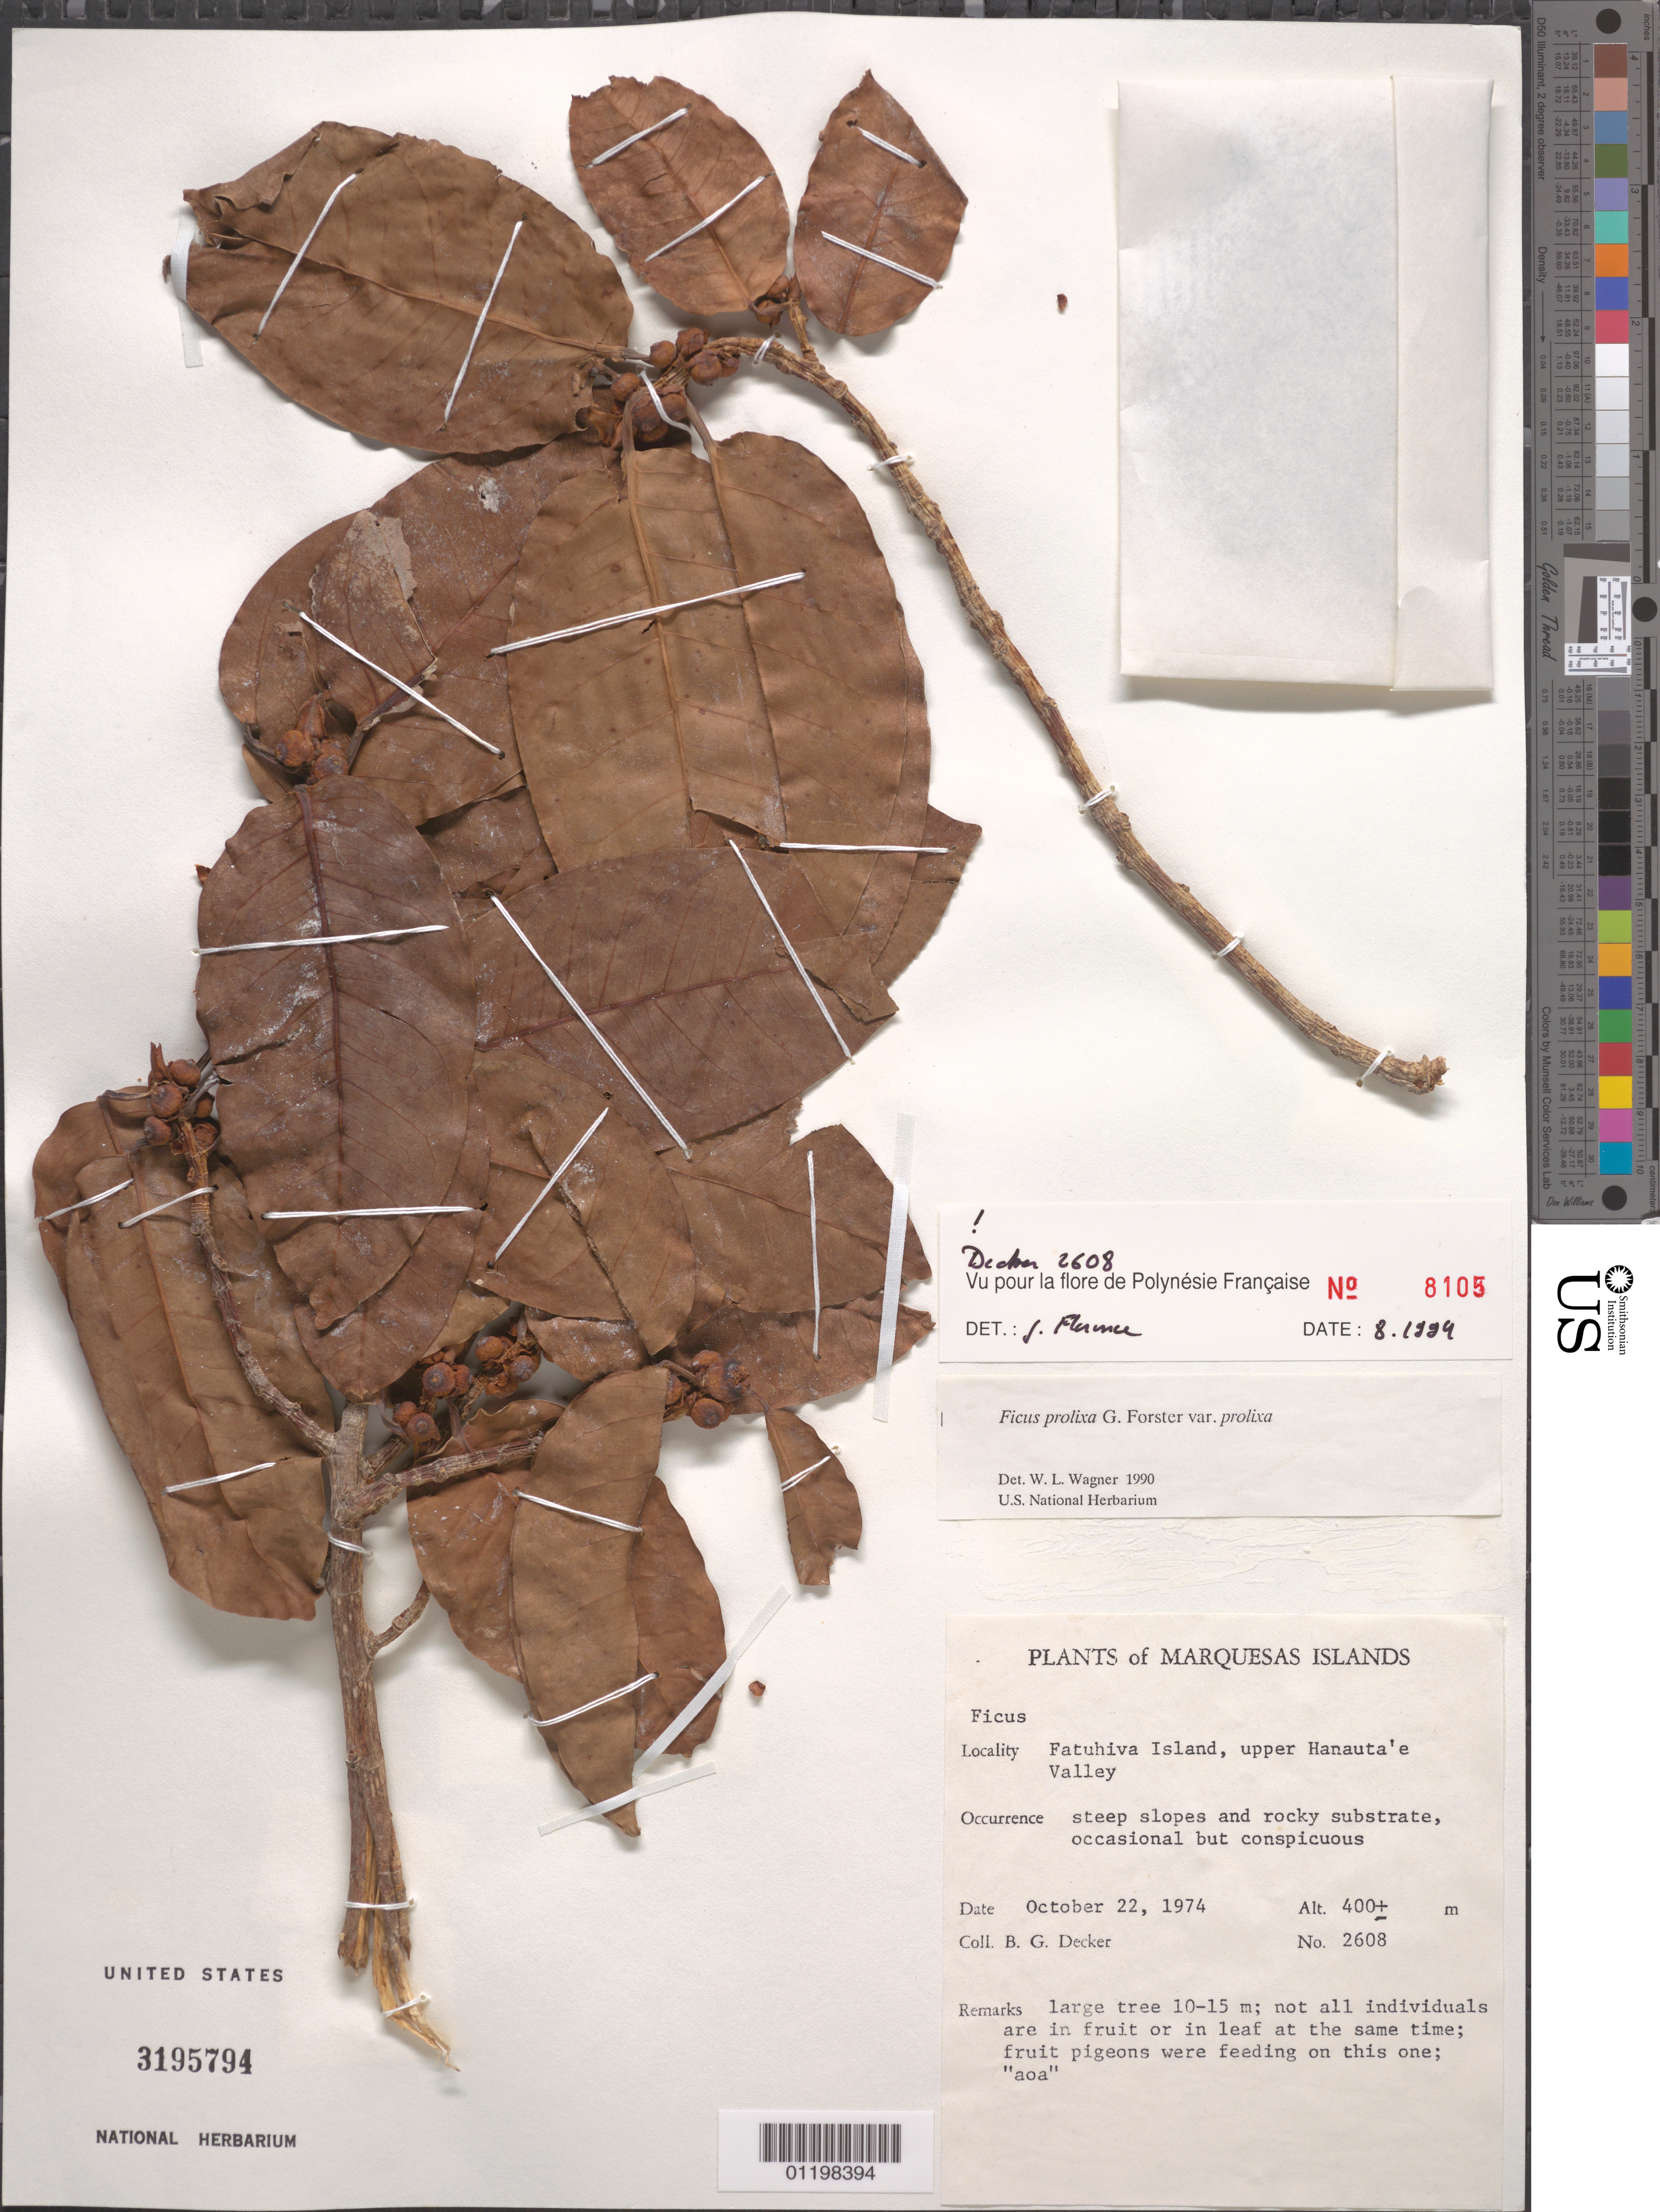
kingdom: Plantae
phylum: Tracheophyta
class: Magnoliopsida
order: Rosales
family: Moraceae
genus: Ficus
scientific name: Ficus prolixa var. prolixa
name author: G. Forst.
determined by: Florence, J.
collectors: B. G. Decker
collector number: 2608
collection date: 1974-10-22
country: French Polynesia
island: Fatu Hiva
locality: Upper Hanauta'e Valley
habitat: Steep slopes and rocky substrate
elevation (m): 400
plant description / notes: Fruit pigeons feeding on this one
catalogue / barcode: US 3195794